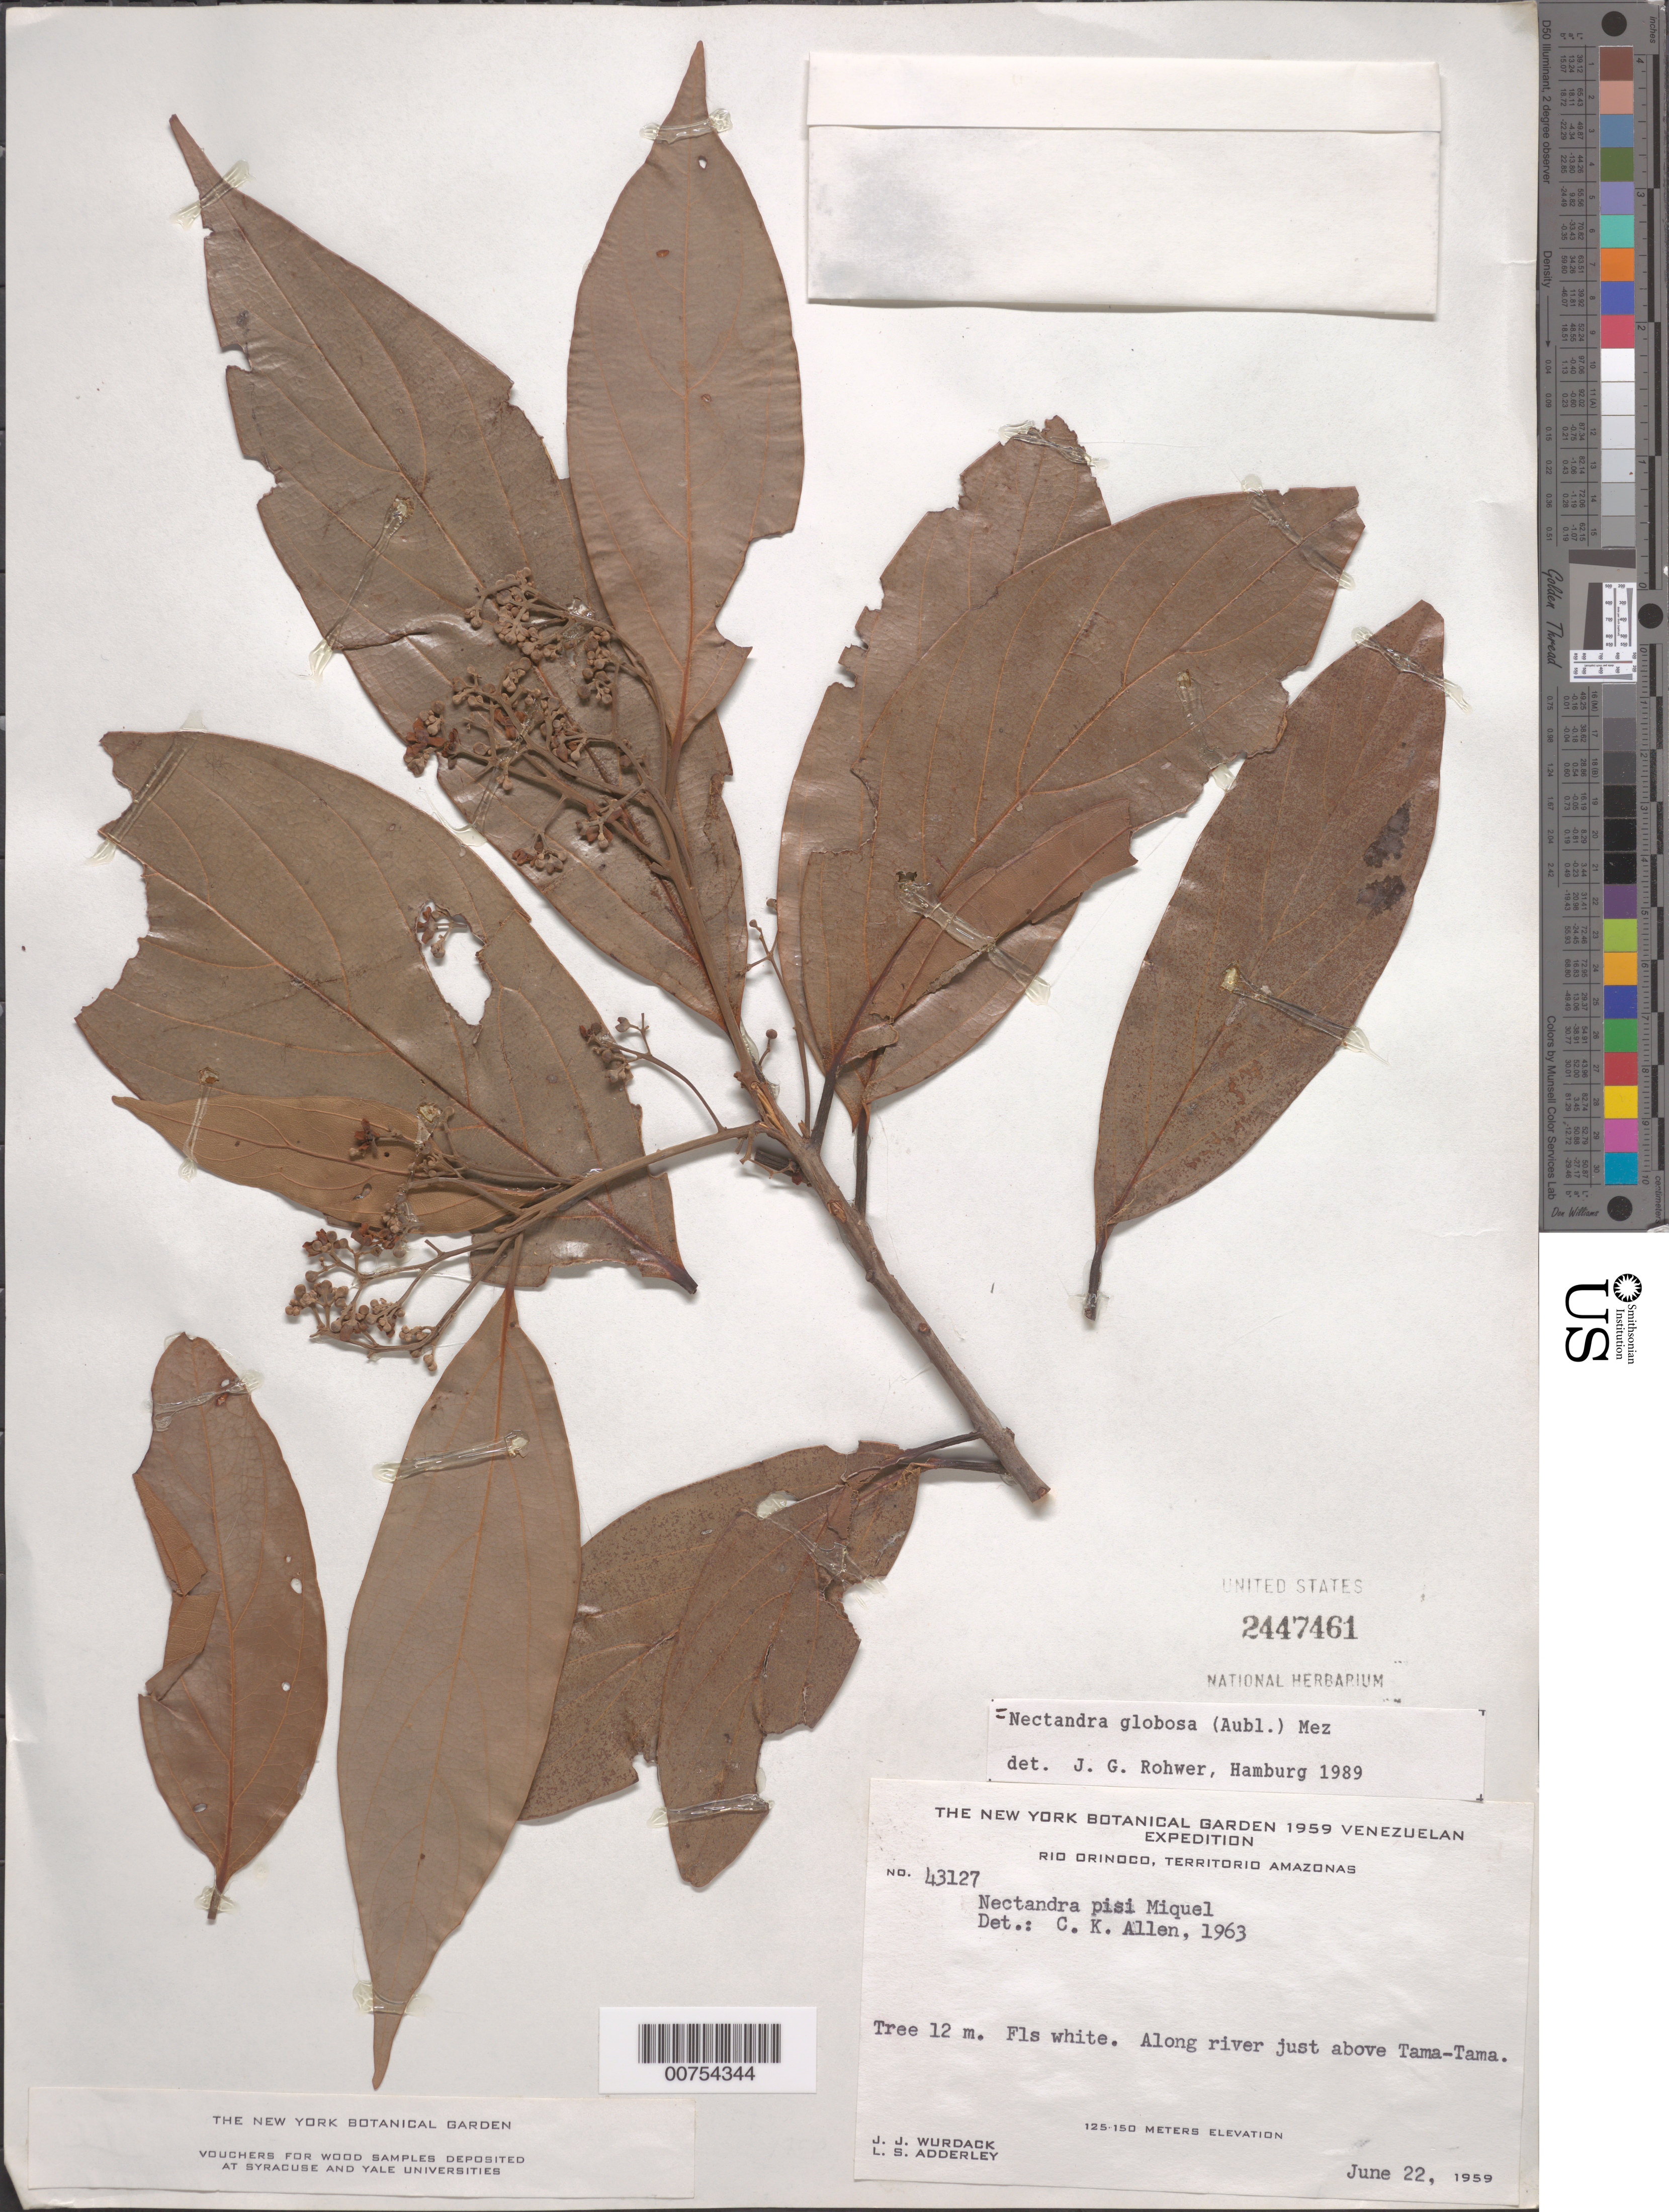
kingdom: Plantae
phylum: Tracheophyta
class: Magnoliopsida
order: Laurales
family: Lauraceae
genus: Nectandra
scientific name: Nectandra globosa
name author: (Aubl.) Mez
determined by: Rohwer, J. G.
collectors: J. J. Wurdack & L. S. Adderley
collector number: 43127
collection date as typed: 22-Jun-59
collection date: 1959-06-22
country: Venezuela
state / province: Amazonas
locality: Río Orinoco, Tama-Tama, just above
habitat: Along river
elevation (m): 125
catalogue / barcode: US 2447461